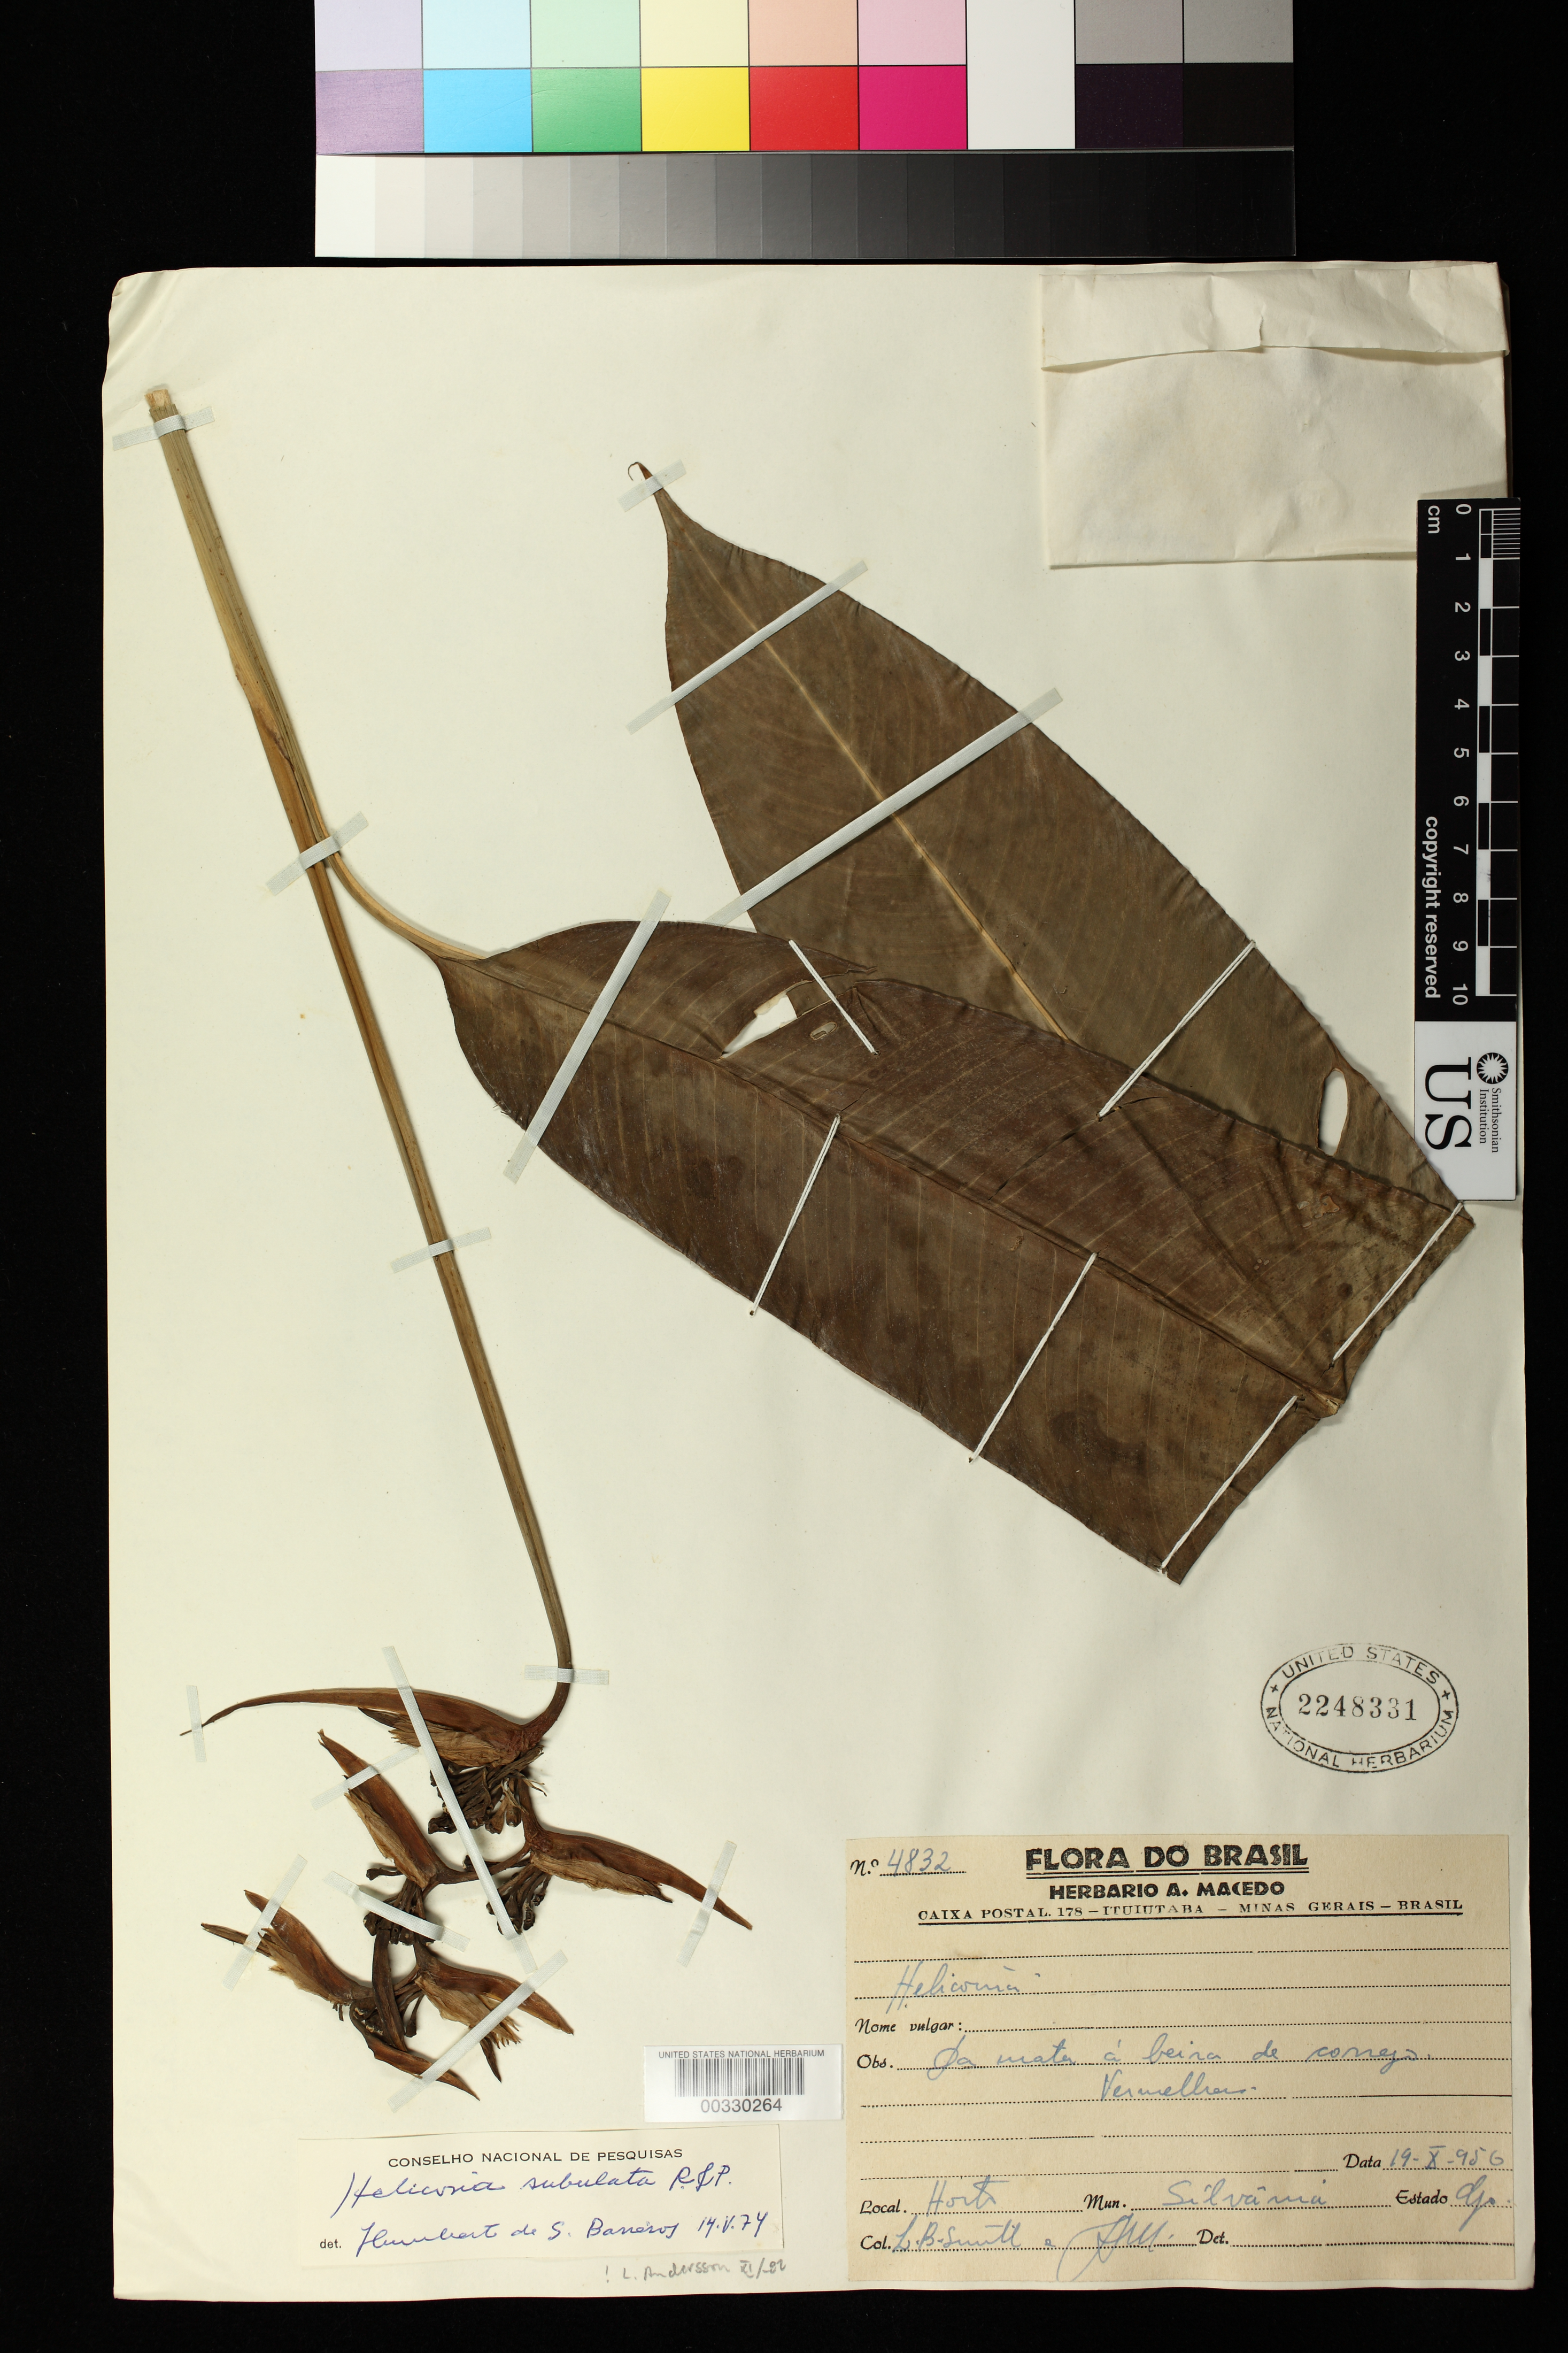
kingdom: Plantae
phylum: Tracheophyta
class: Liliopsida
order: Zingiberales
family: Heliconiaceae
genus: Heliconia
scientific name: Heliconia subulata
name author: Ruiz & Pav.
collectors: L. Smith & A. Macedo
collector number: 4832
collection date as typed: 19 Oct 1956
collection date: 1956-10-19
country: Brazil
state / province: Goiás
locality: Horto, mun of silvania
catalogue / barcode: US 2248331